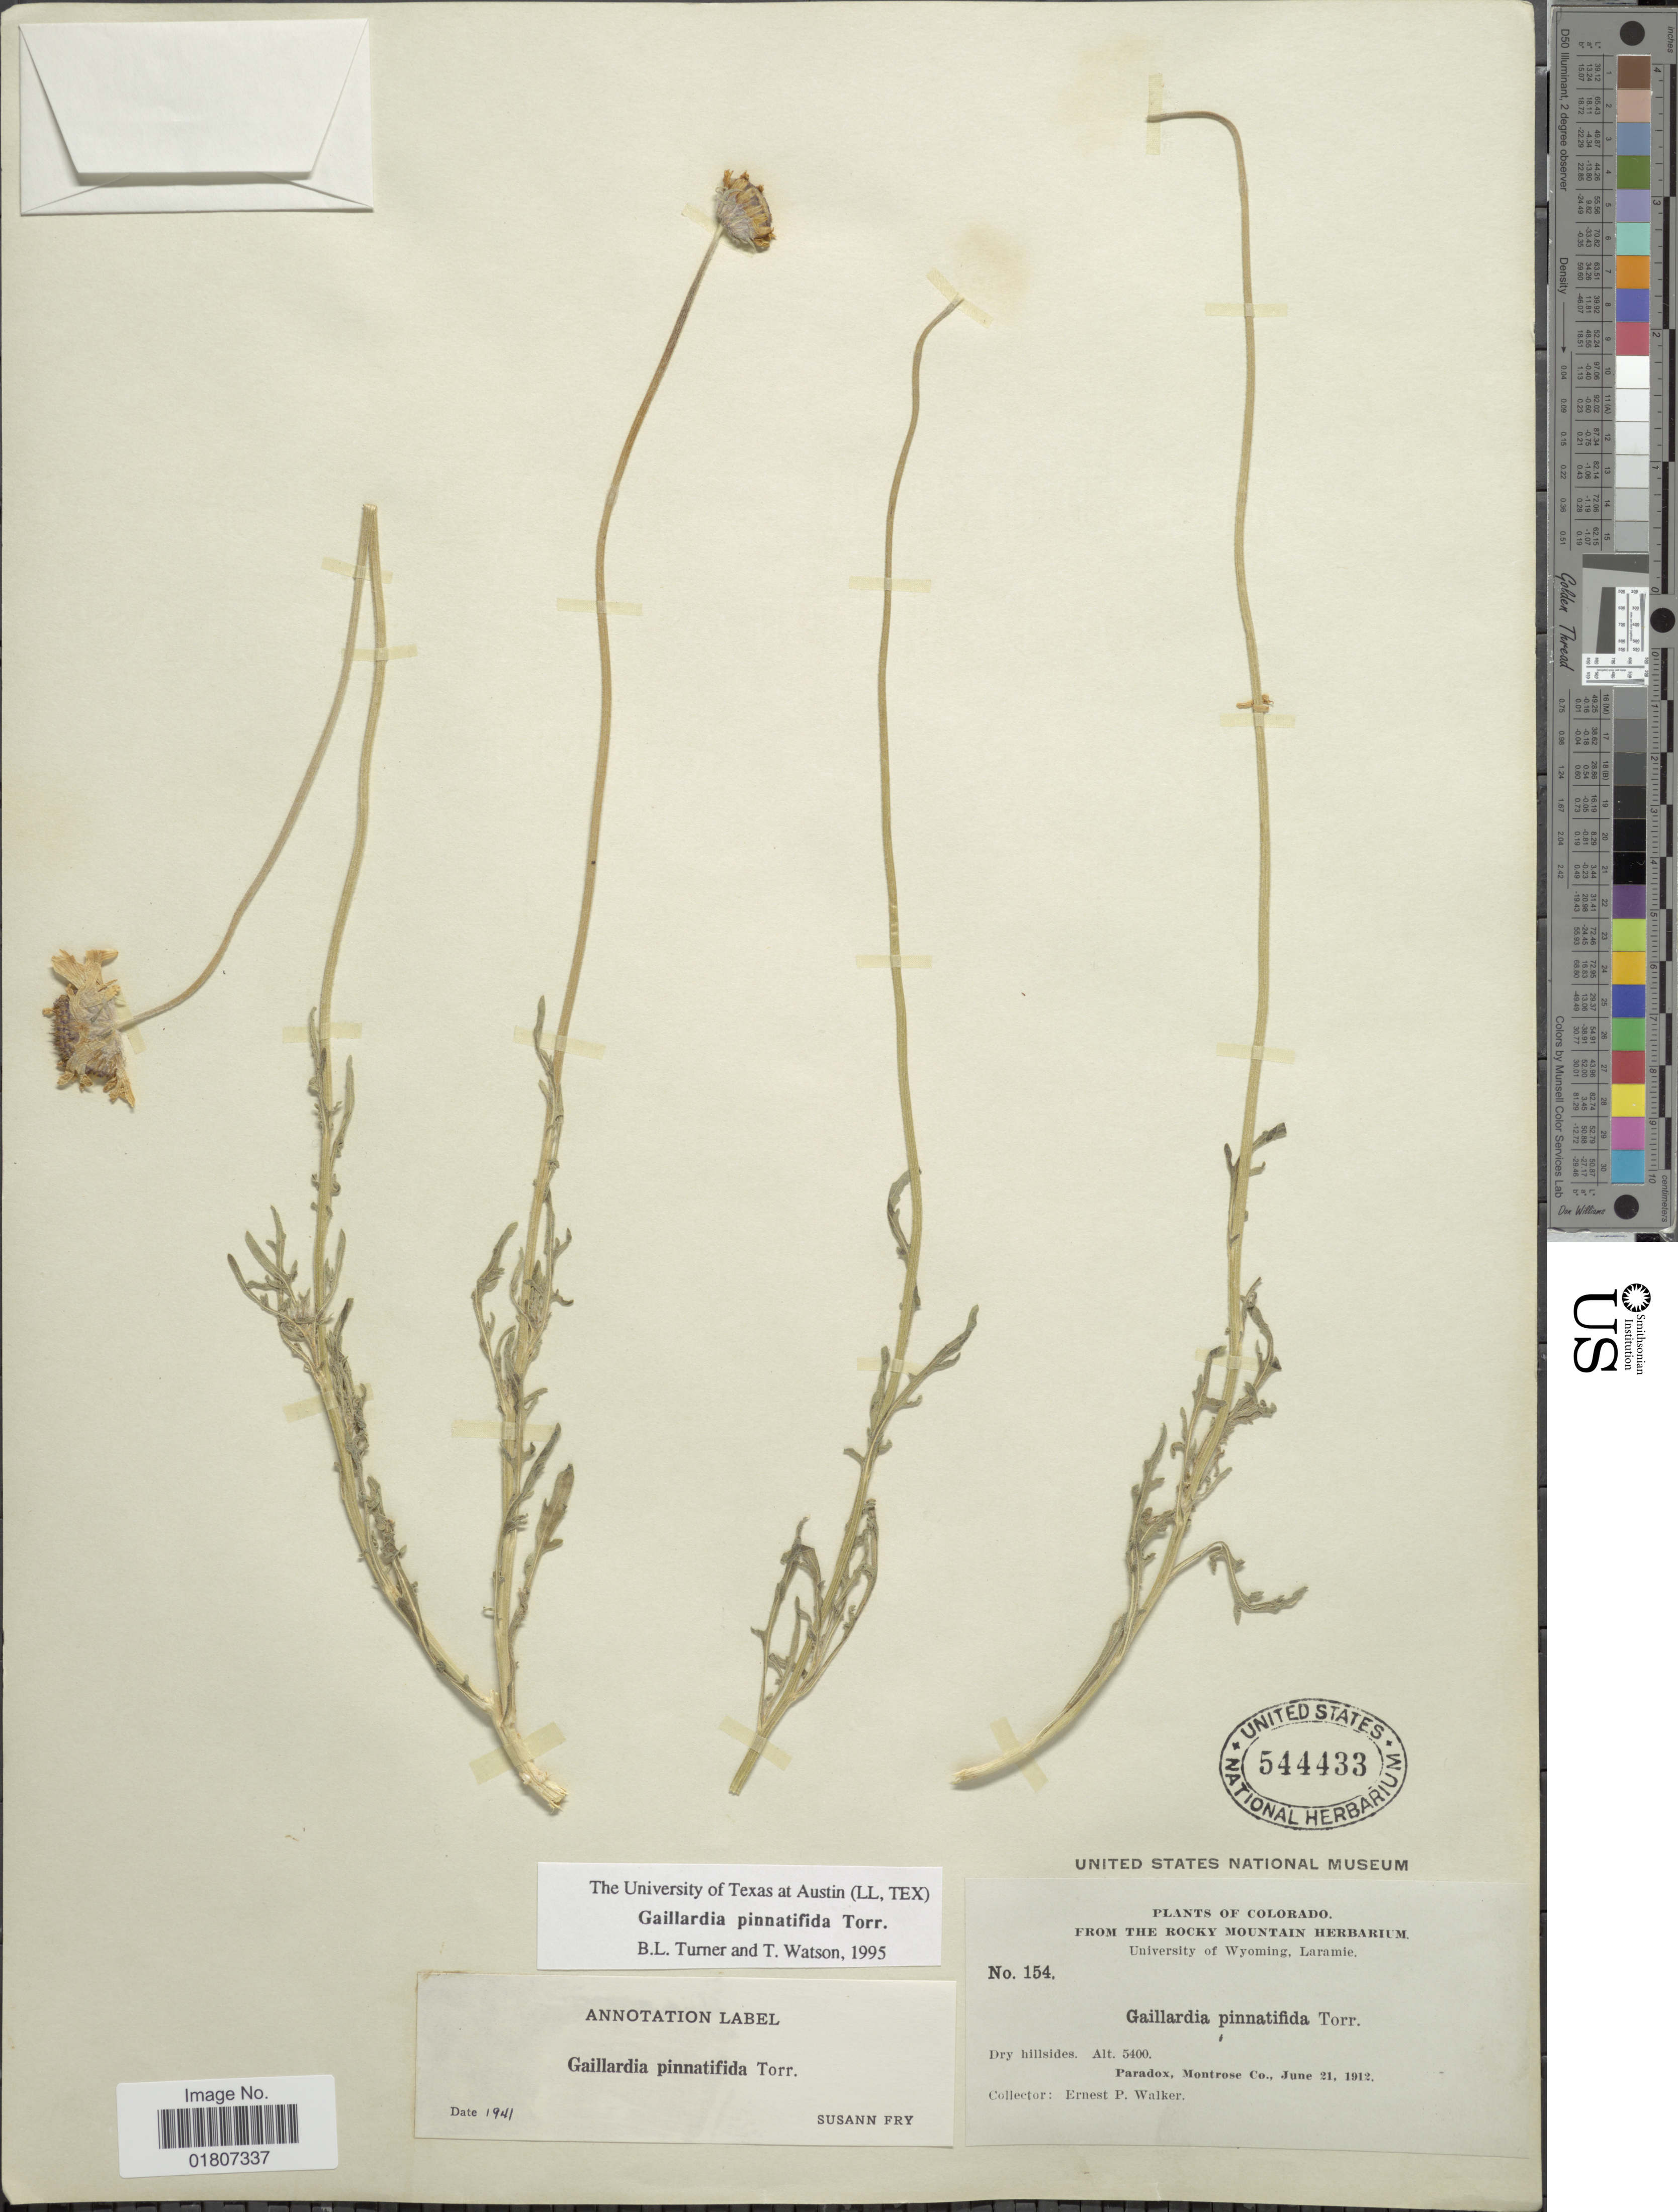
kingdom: Plantae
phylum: Tracheophyta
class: Magnoliopsida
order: Asterales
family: Asteraceae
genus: Gaillardia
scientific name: Gaillardia pinnatifida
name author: Torr.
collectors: E. P. Walker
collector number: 154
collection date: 1912-06-21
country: United States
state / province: Colorado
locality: Paradox, Montrose Co.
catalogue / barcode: US 544433